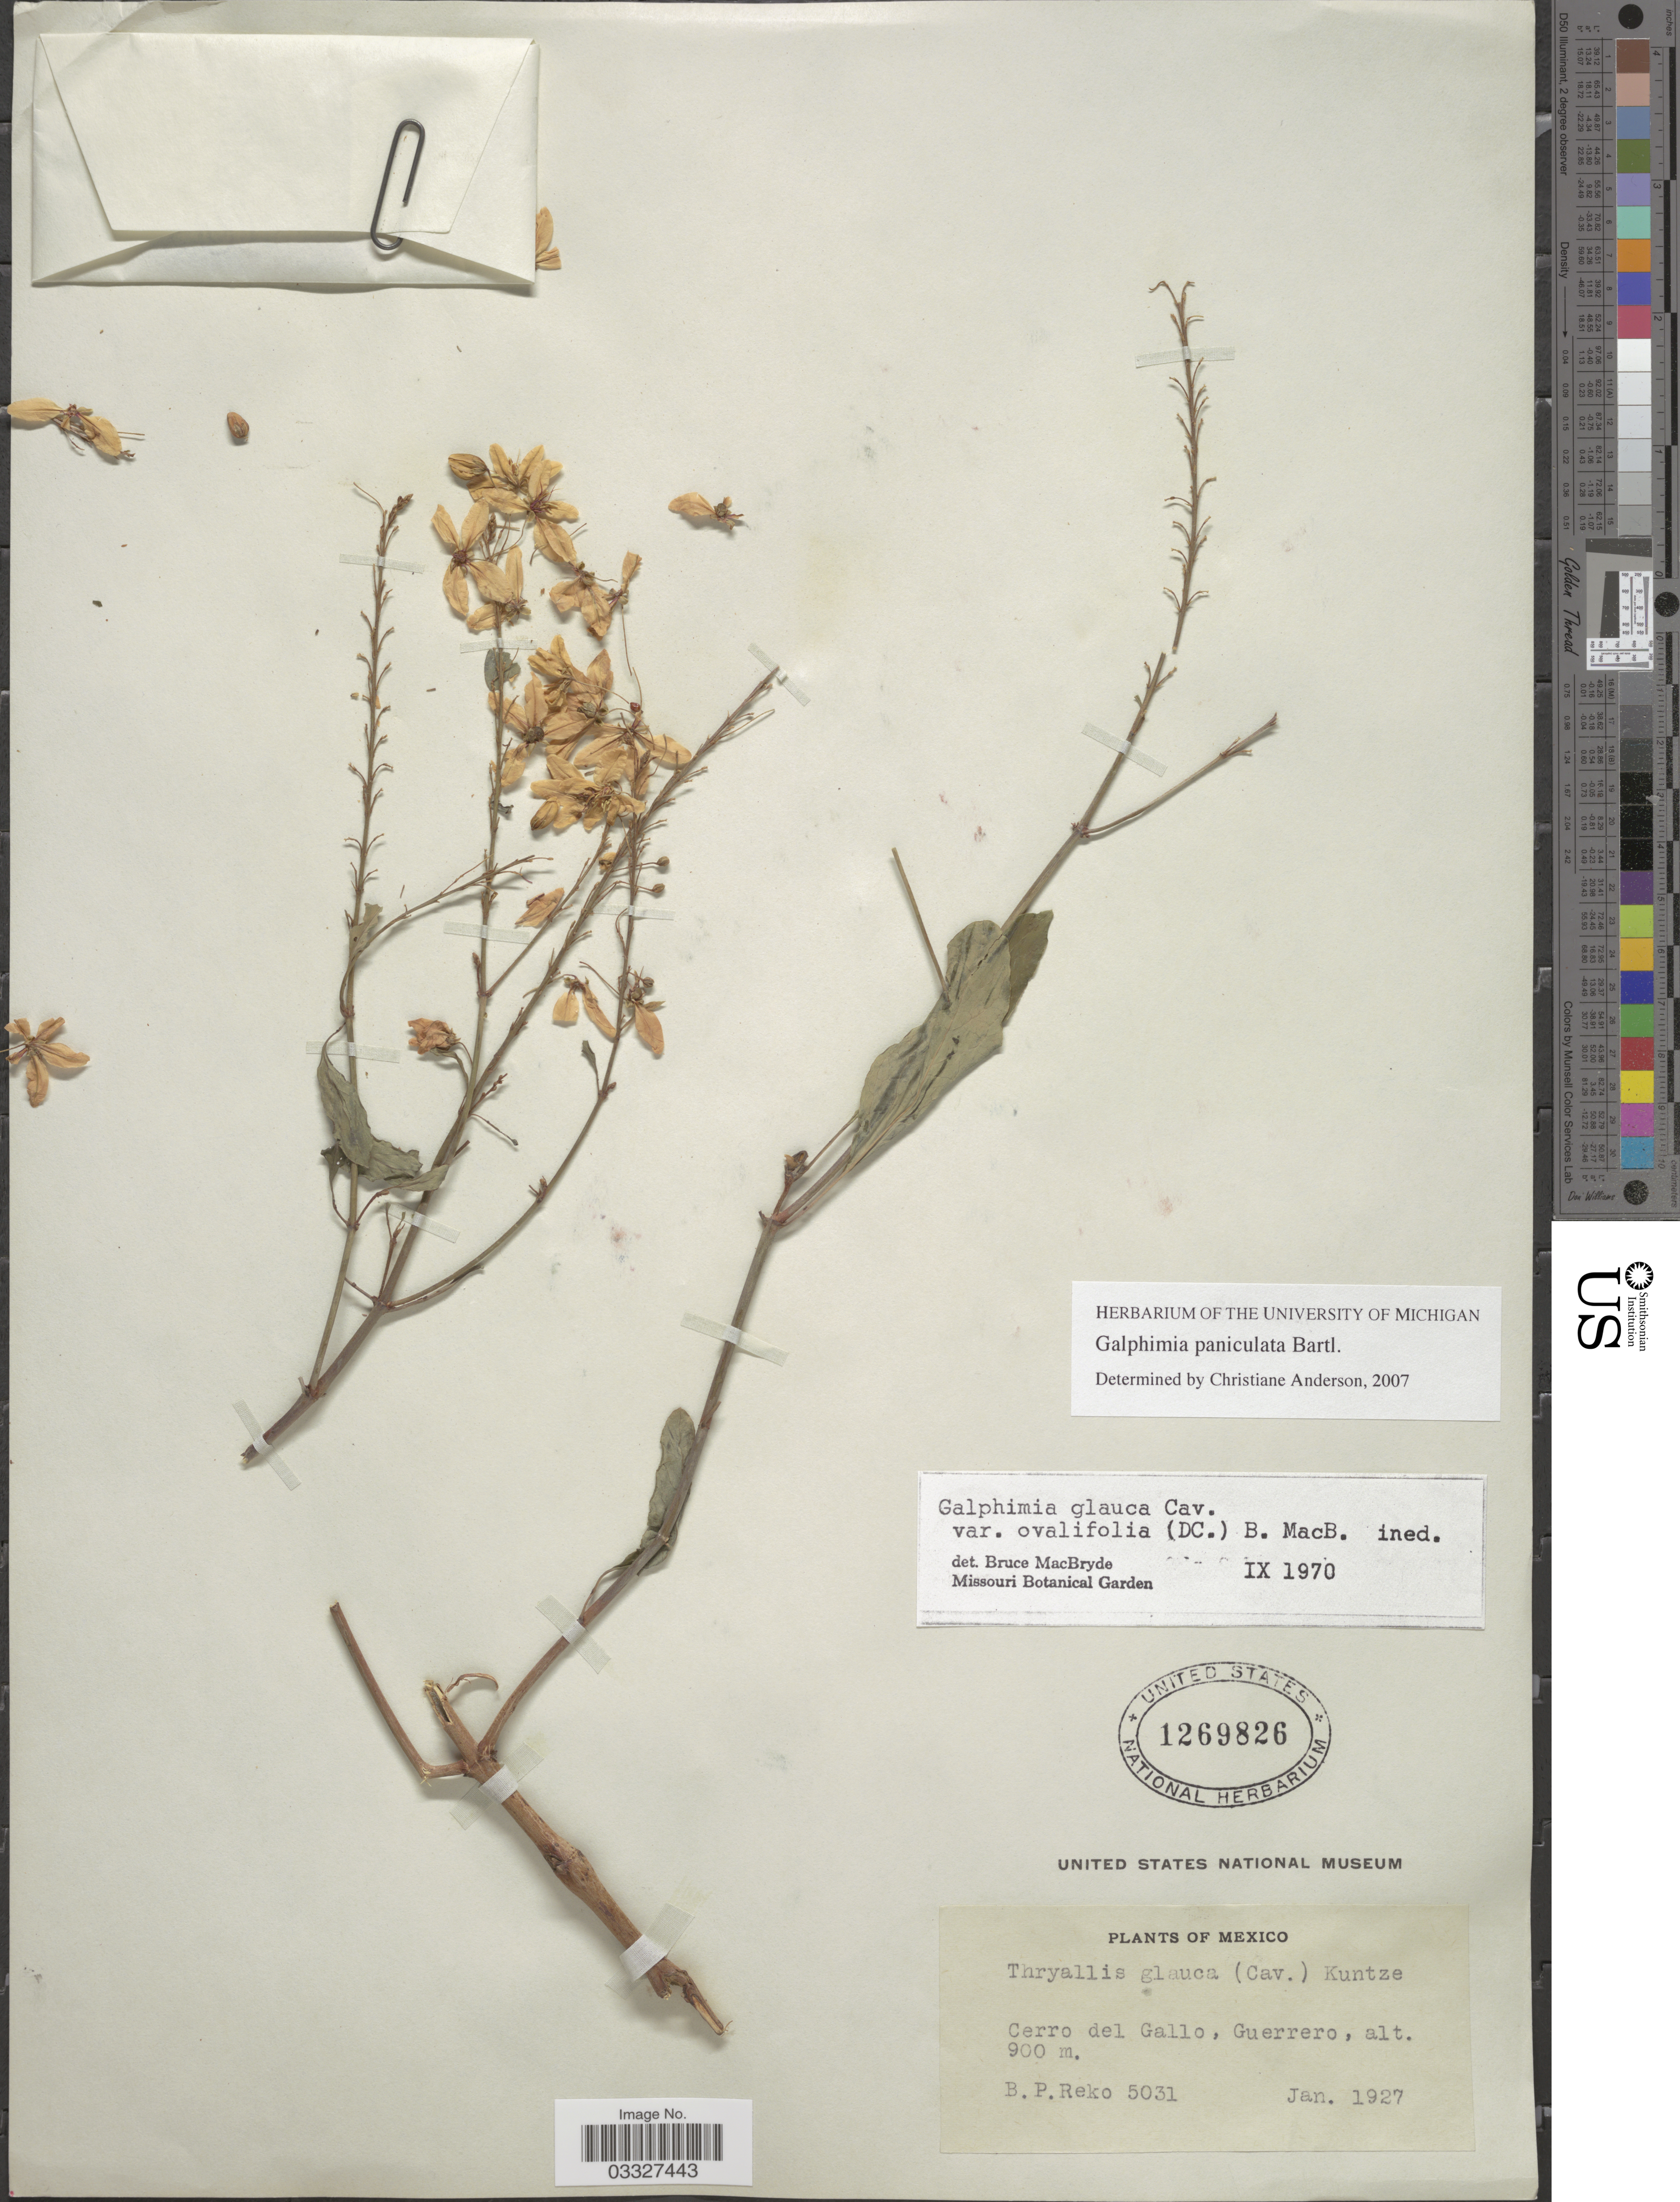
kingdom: Plantae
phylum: Tracheophyta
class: Magnoliopsida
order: Malpighiales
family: Malpighiaceae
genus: Galphimia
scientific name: Galphimia paniculata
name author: Bart.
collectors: B. P. Reko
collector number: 5031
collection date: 1927-01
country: Mexico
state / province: Guerrero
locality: Cerro del Gallo.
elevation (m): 900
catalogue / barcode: US 1269826